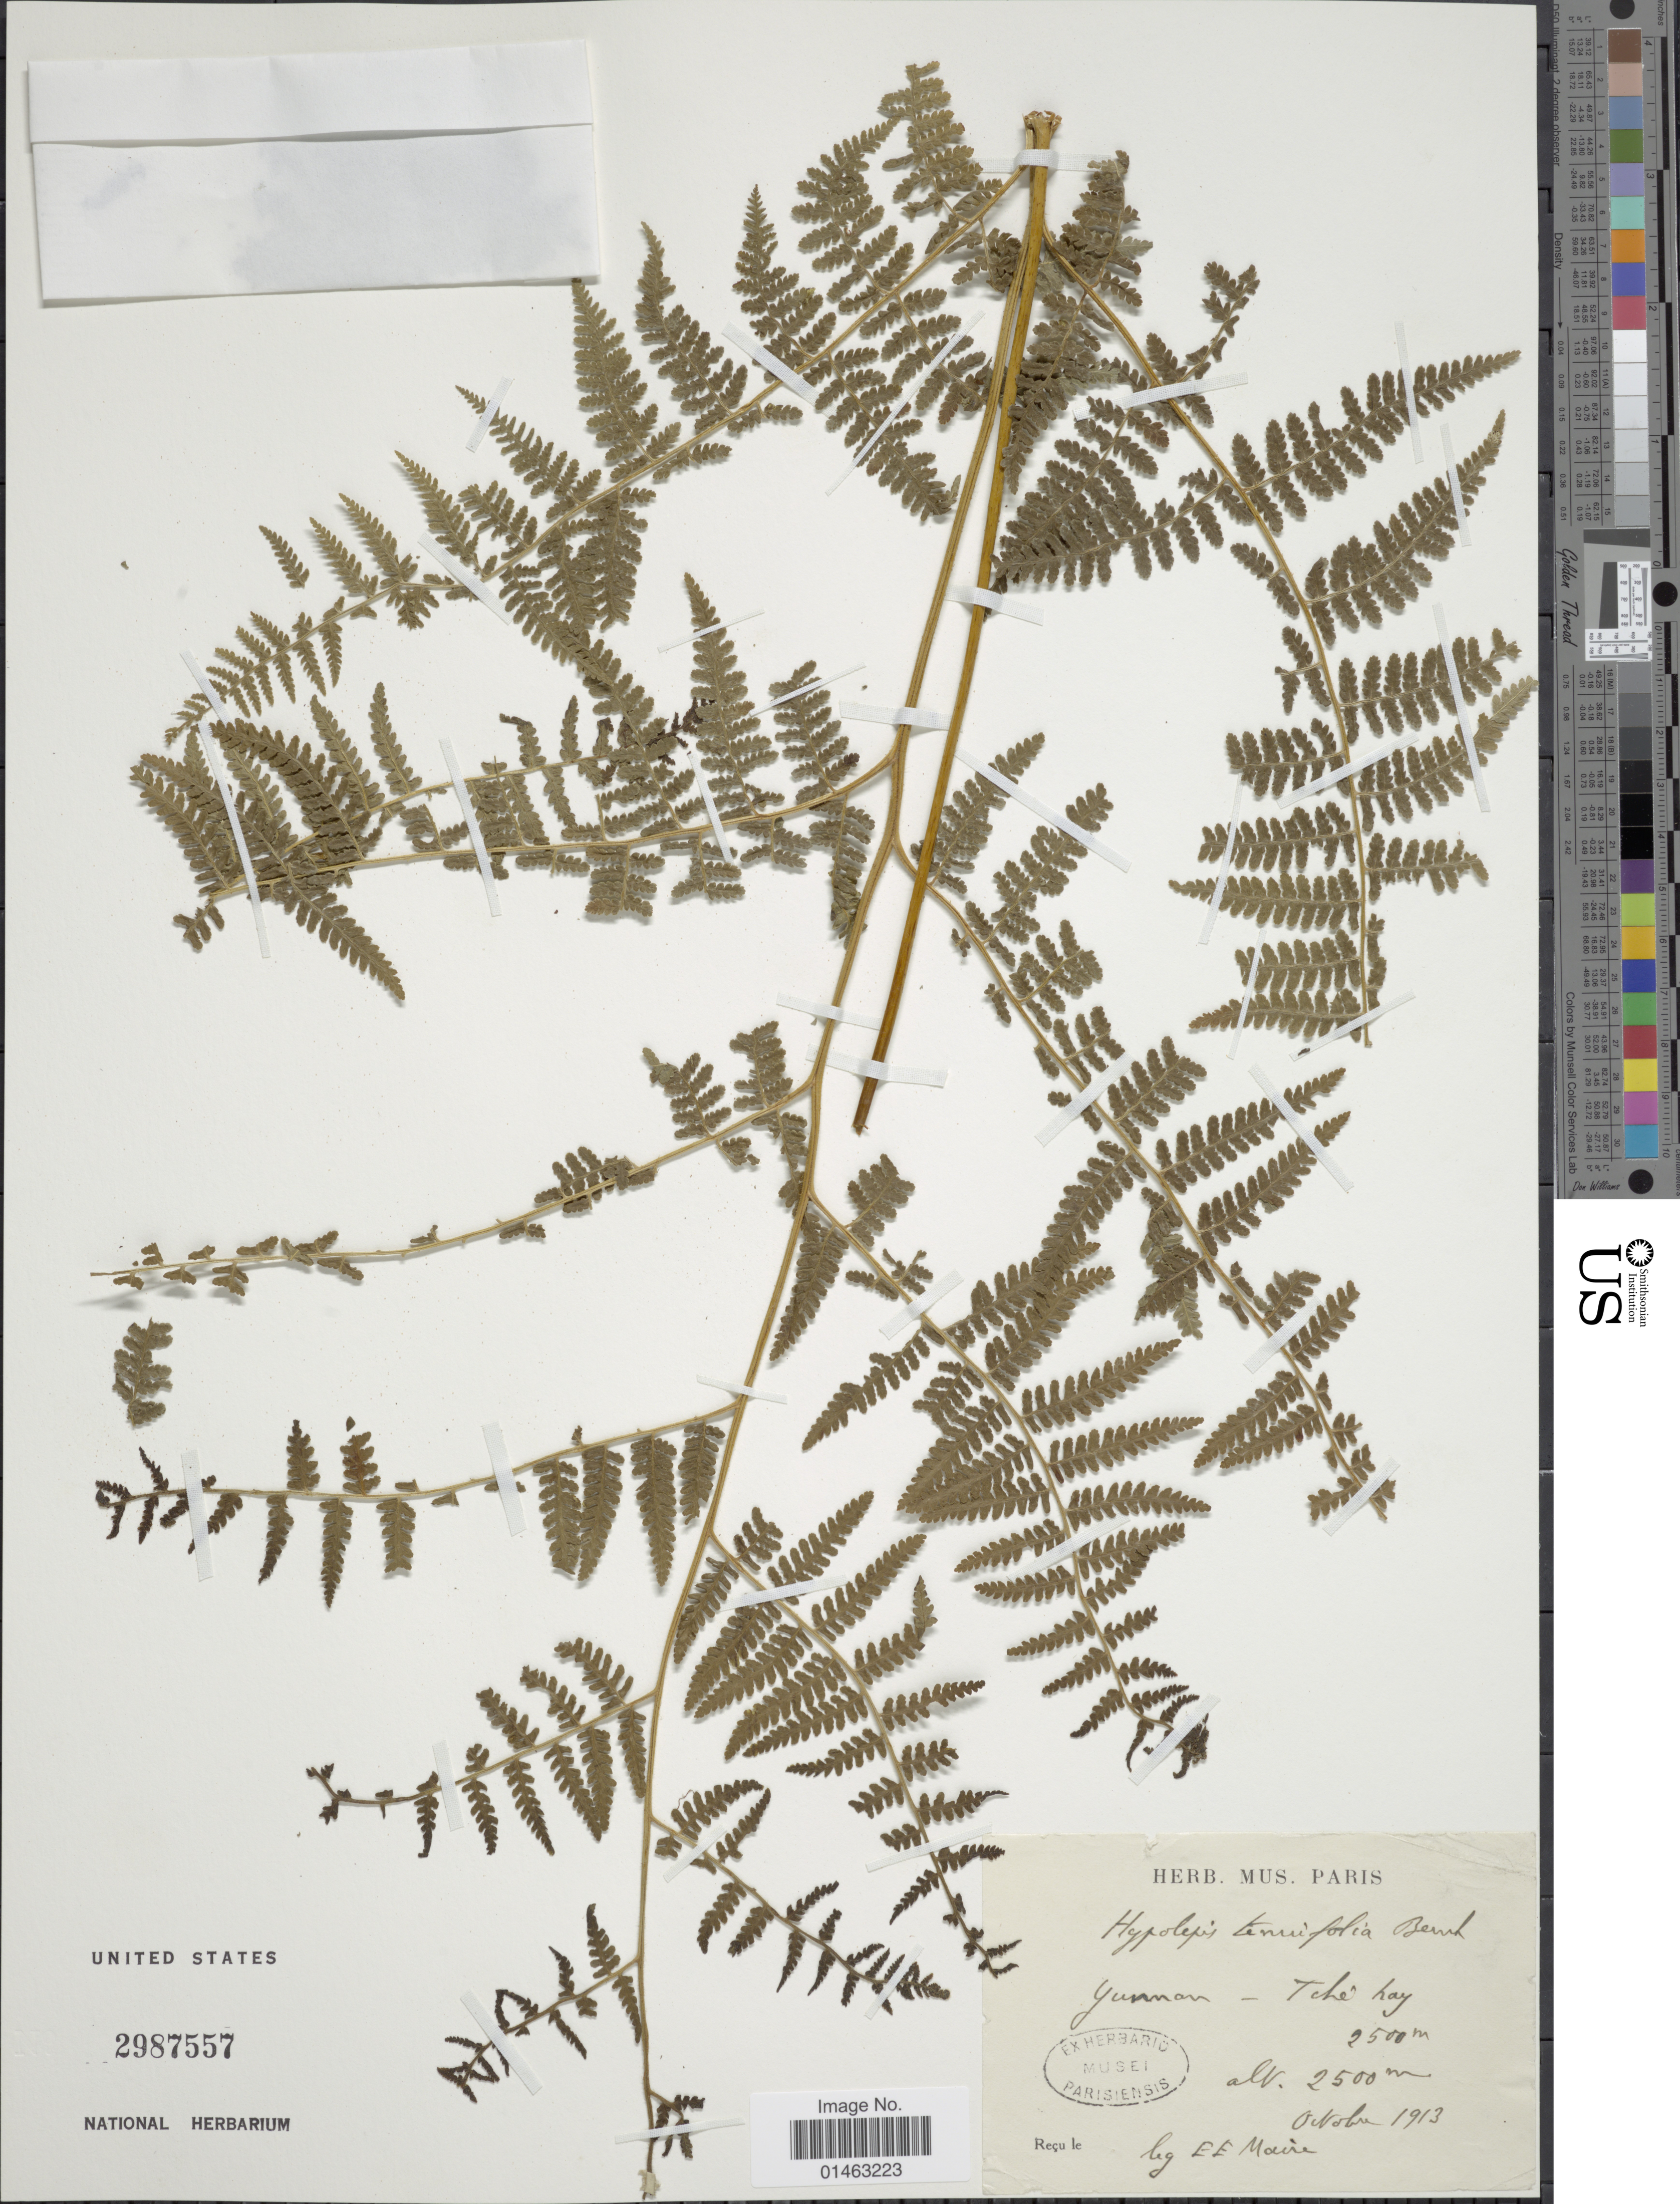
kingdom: Plantae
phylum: Tracheophyta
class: Polypodiopsida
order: Polypodiales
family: Dennstaedtiaceae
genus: Hypolepis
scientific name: Hypolepis tenuifolia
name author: (G. Forst.) Bernh.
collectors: E. E. Maire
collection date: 1913-10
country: China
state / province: Yunnan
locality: Tché hay [interpreted]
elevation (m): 2500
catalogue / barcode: US 2987557